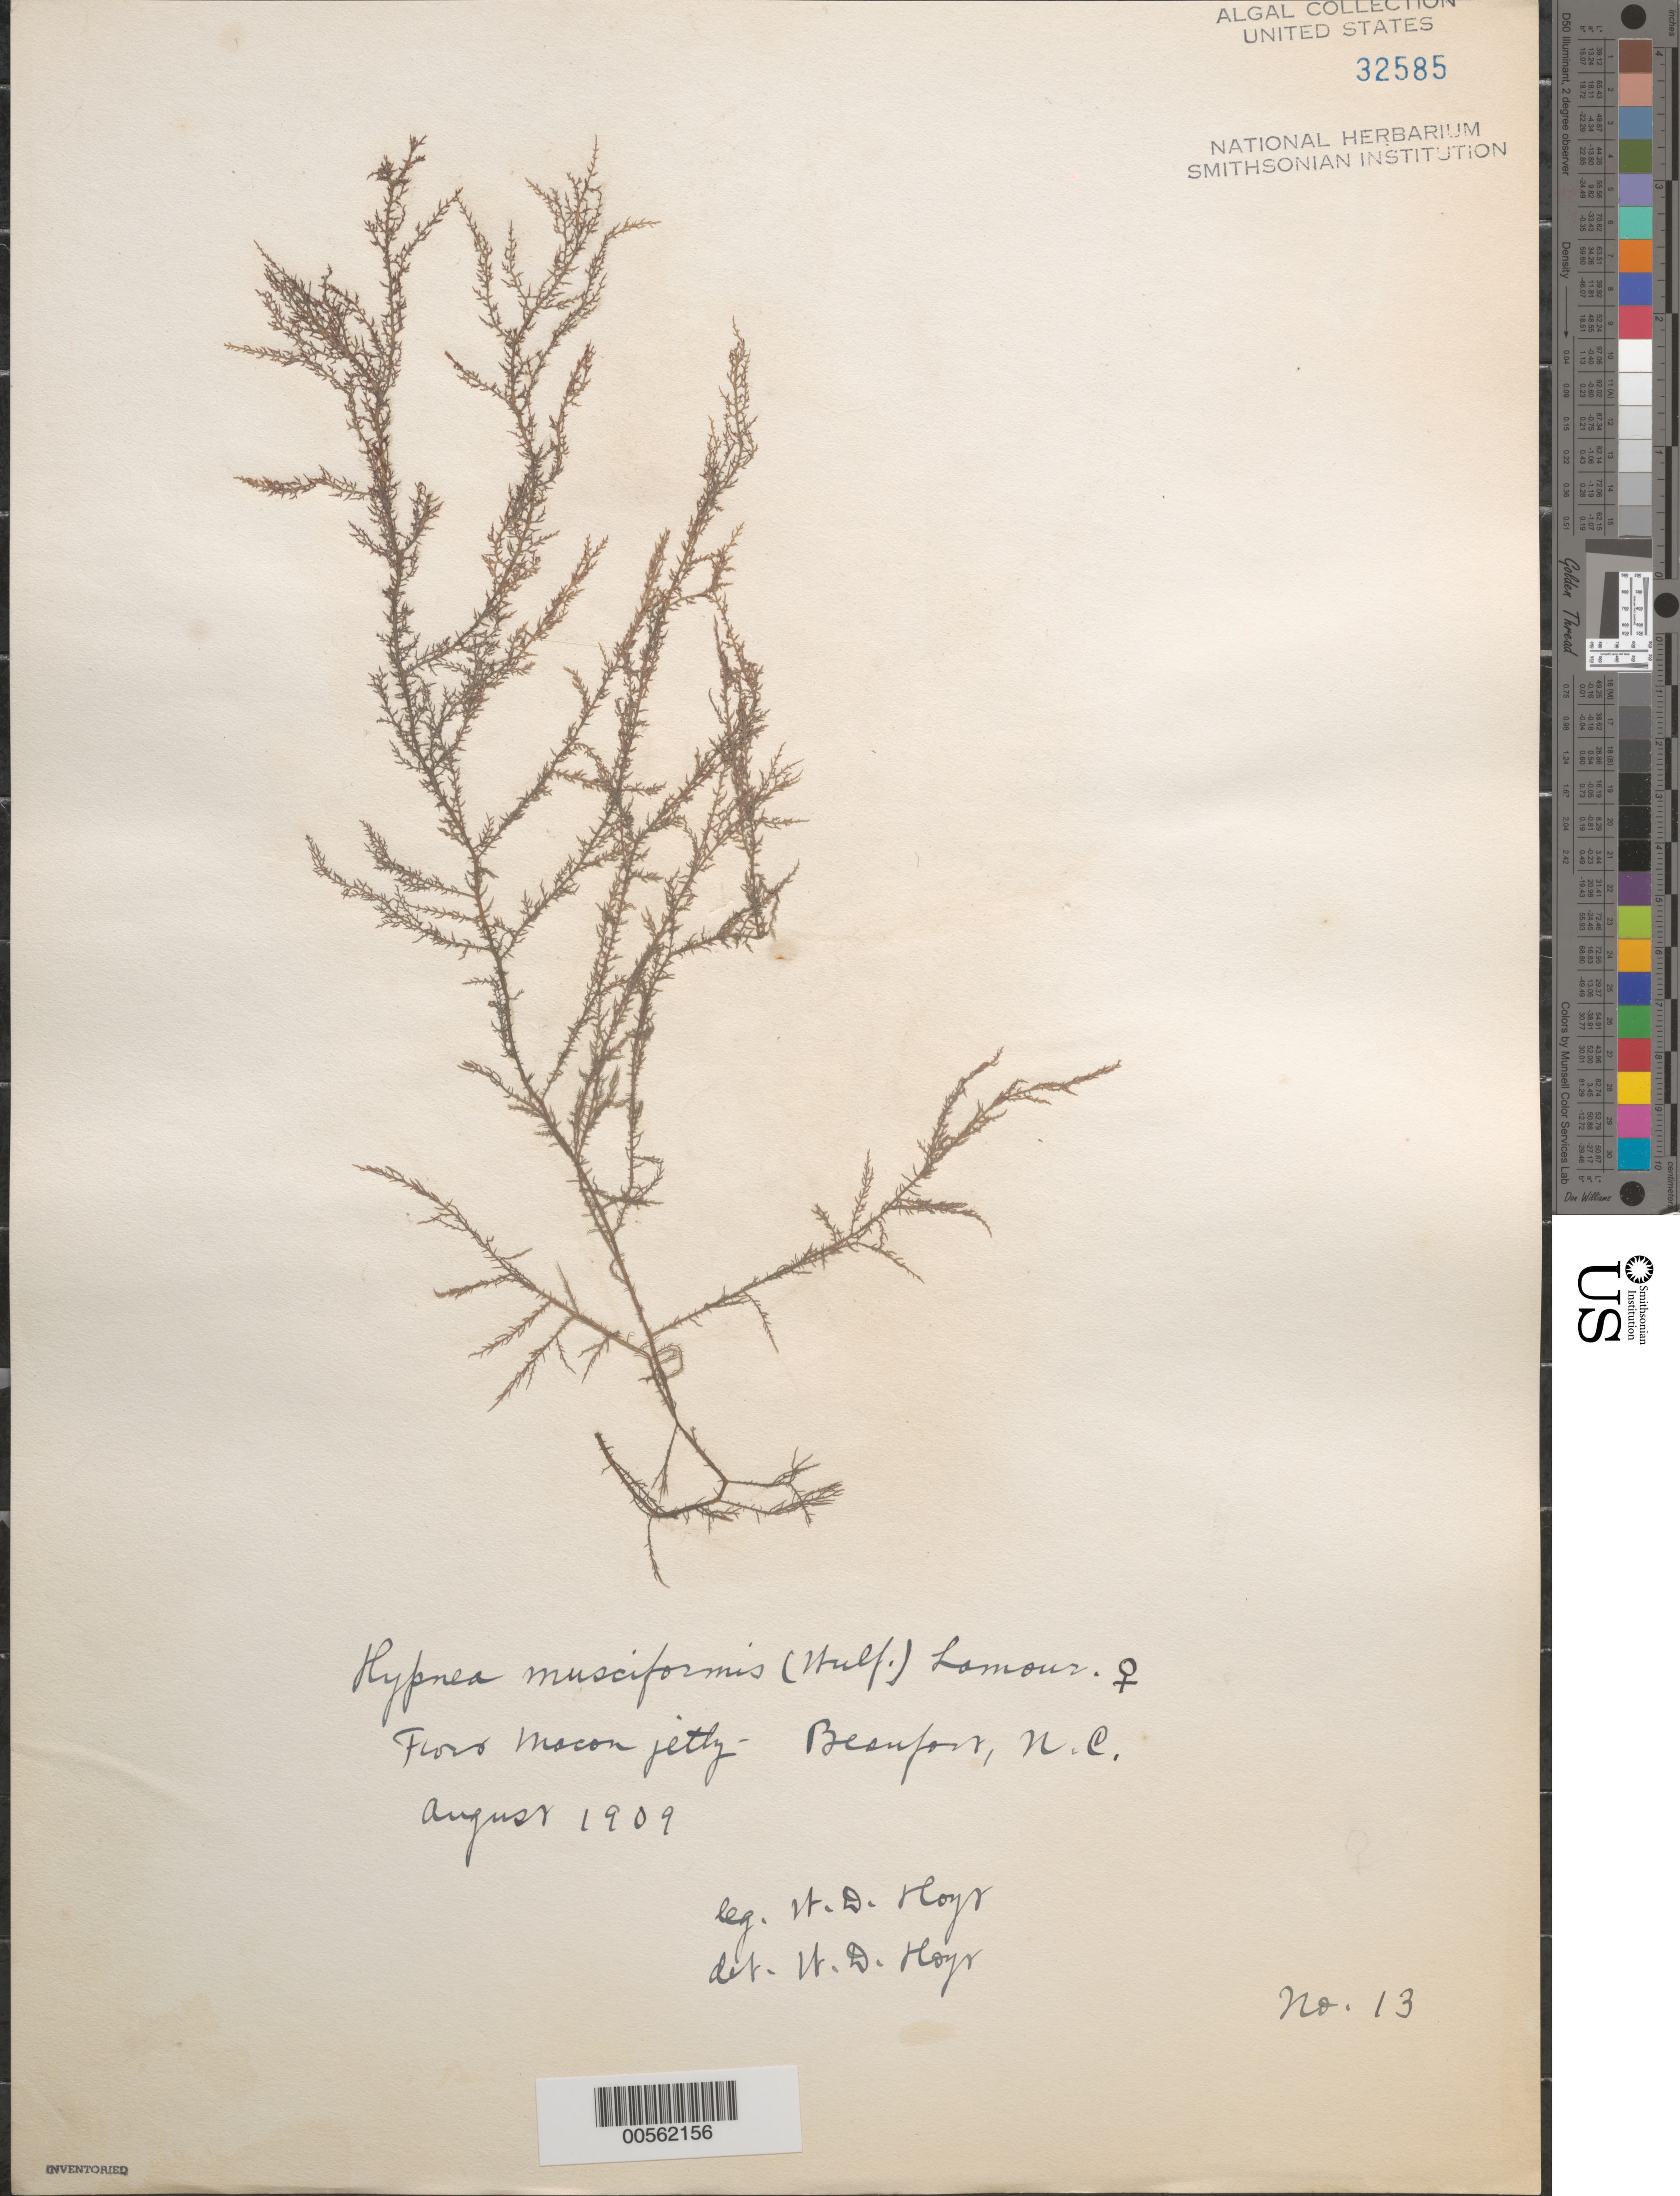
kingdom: Plantae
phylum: Rhodophyta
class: Florideophyceae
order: Gigartinales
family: Cystocloniaceae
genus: Hypnea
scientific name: Hypnea musciformis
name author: (Wulfen) J.V.Lamouroux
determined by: Hoyt, W. D.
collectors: W. D. Hoyt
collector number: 13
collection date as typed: Aug 1909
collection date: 1909-08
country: United States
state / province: North Carolina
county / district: Carteret County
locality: Beaufort, Fort Macon jetty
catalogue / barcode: US 32585